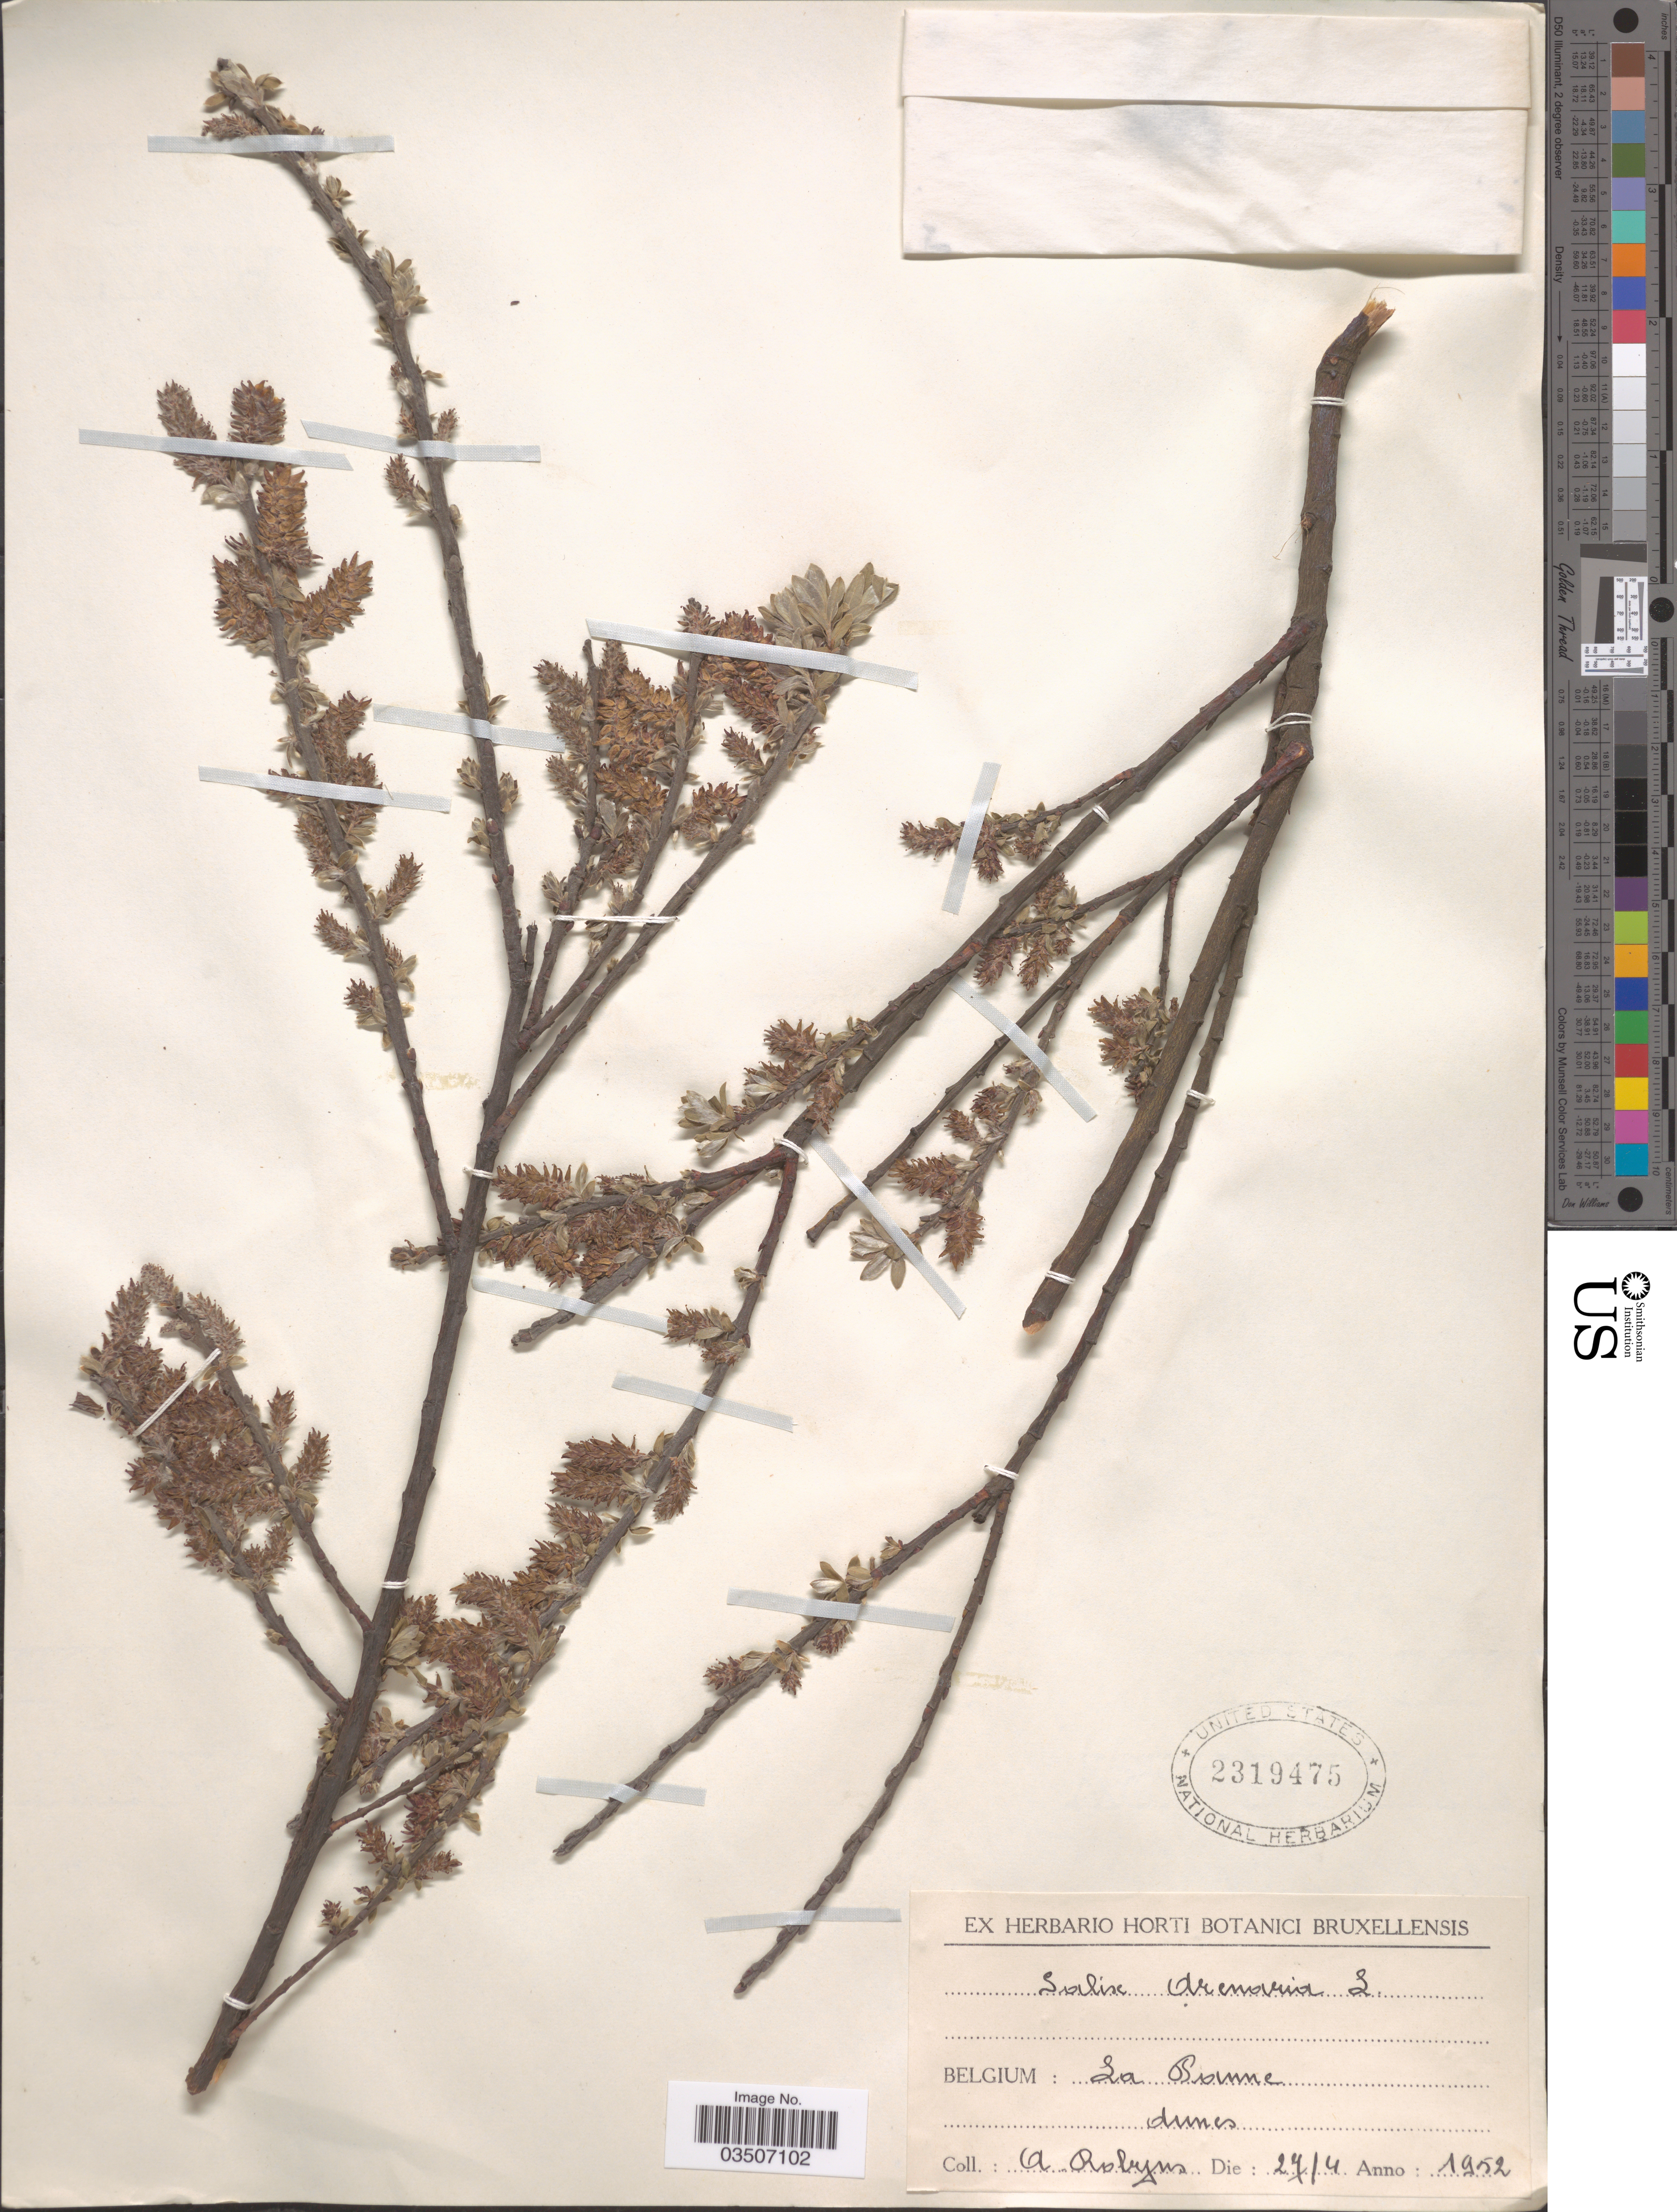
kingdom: Plantae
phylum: Tracheophyta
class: Magnoliopsida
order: Malpighiales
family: Salicaceae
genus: Salix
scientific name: Salix arenaria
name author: L.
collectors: A. Robyns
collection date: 1952-04-27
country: Belgium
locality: La Pomne.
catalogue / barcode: US 2319475